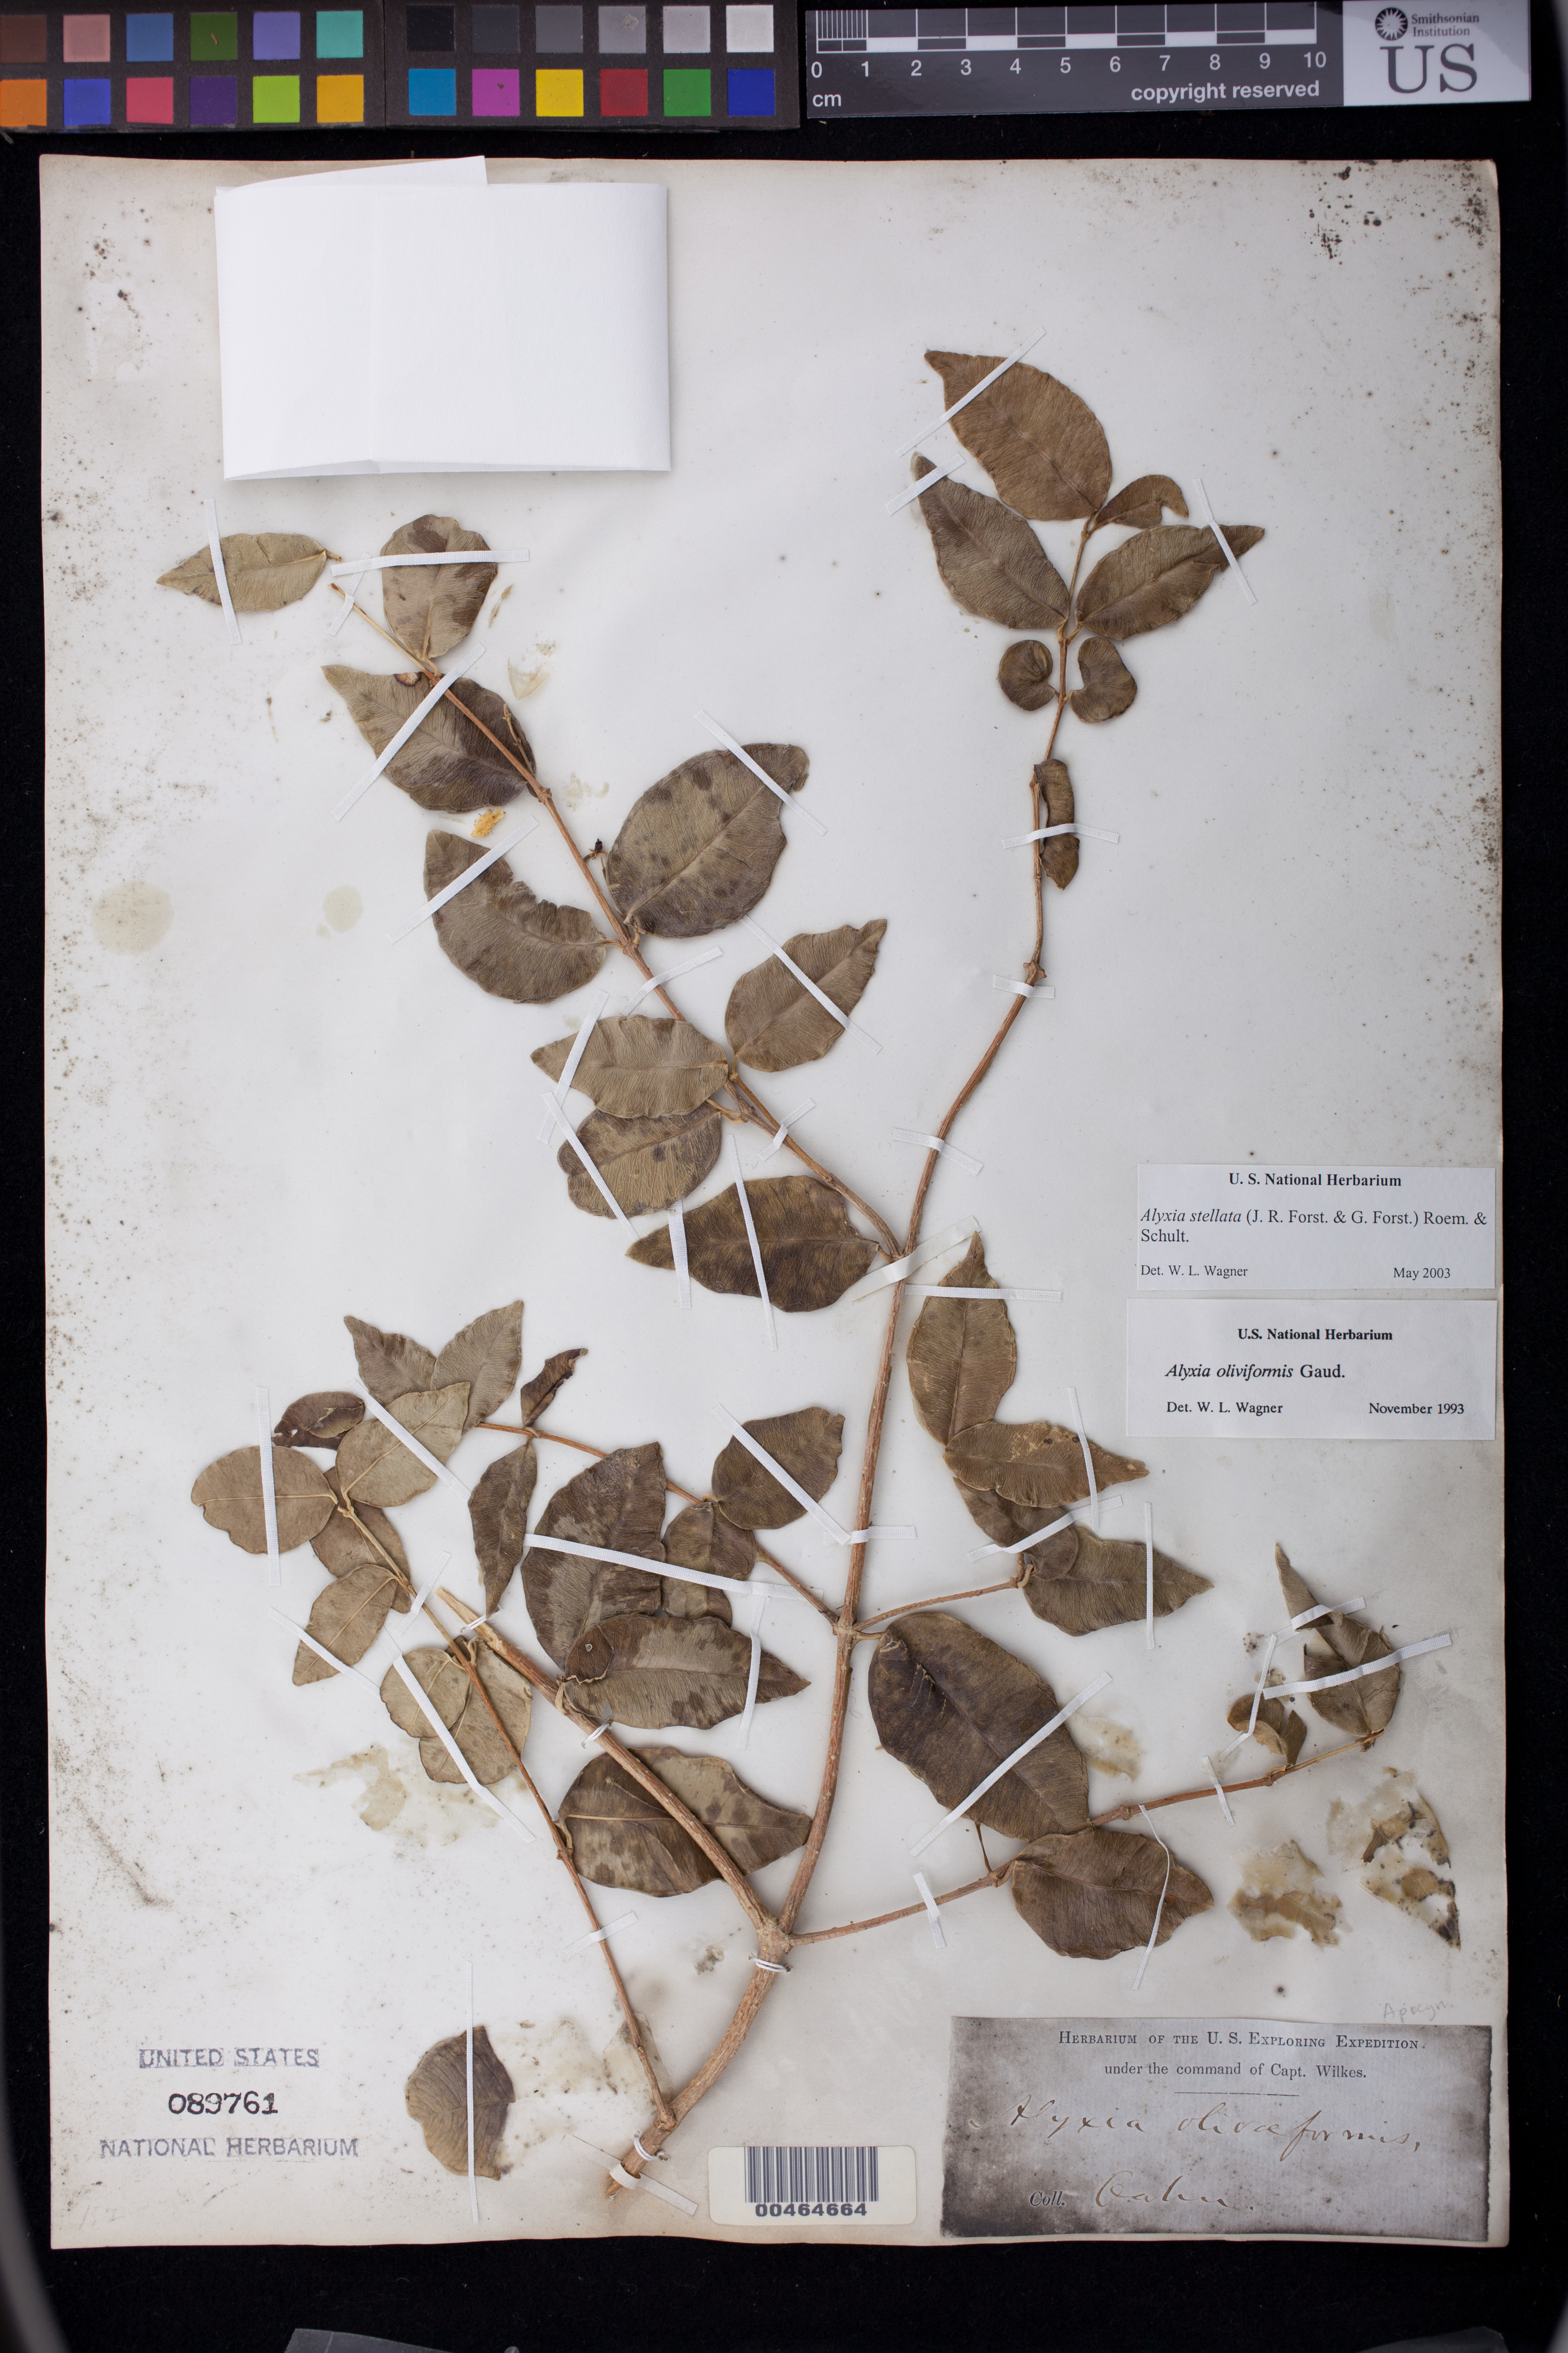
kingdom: Plantae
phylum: Tracheophyta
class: Magnoliopsida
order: Gentianales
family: Apocynaceae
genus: Alyxia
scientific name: Alyxia stellata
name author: (J.R. Forst. & G. Forst.) Roem. & Schult.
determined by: Wagner, W. L., (BOT), Smithsonian Institution - National Museum of Natural History (UNITED STATES)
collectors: Wilkes Explor. Exped.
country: United States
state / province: Hawaii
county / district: Honolulu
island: Oahu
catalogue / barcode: US 89761